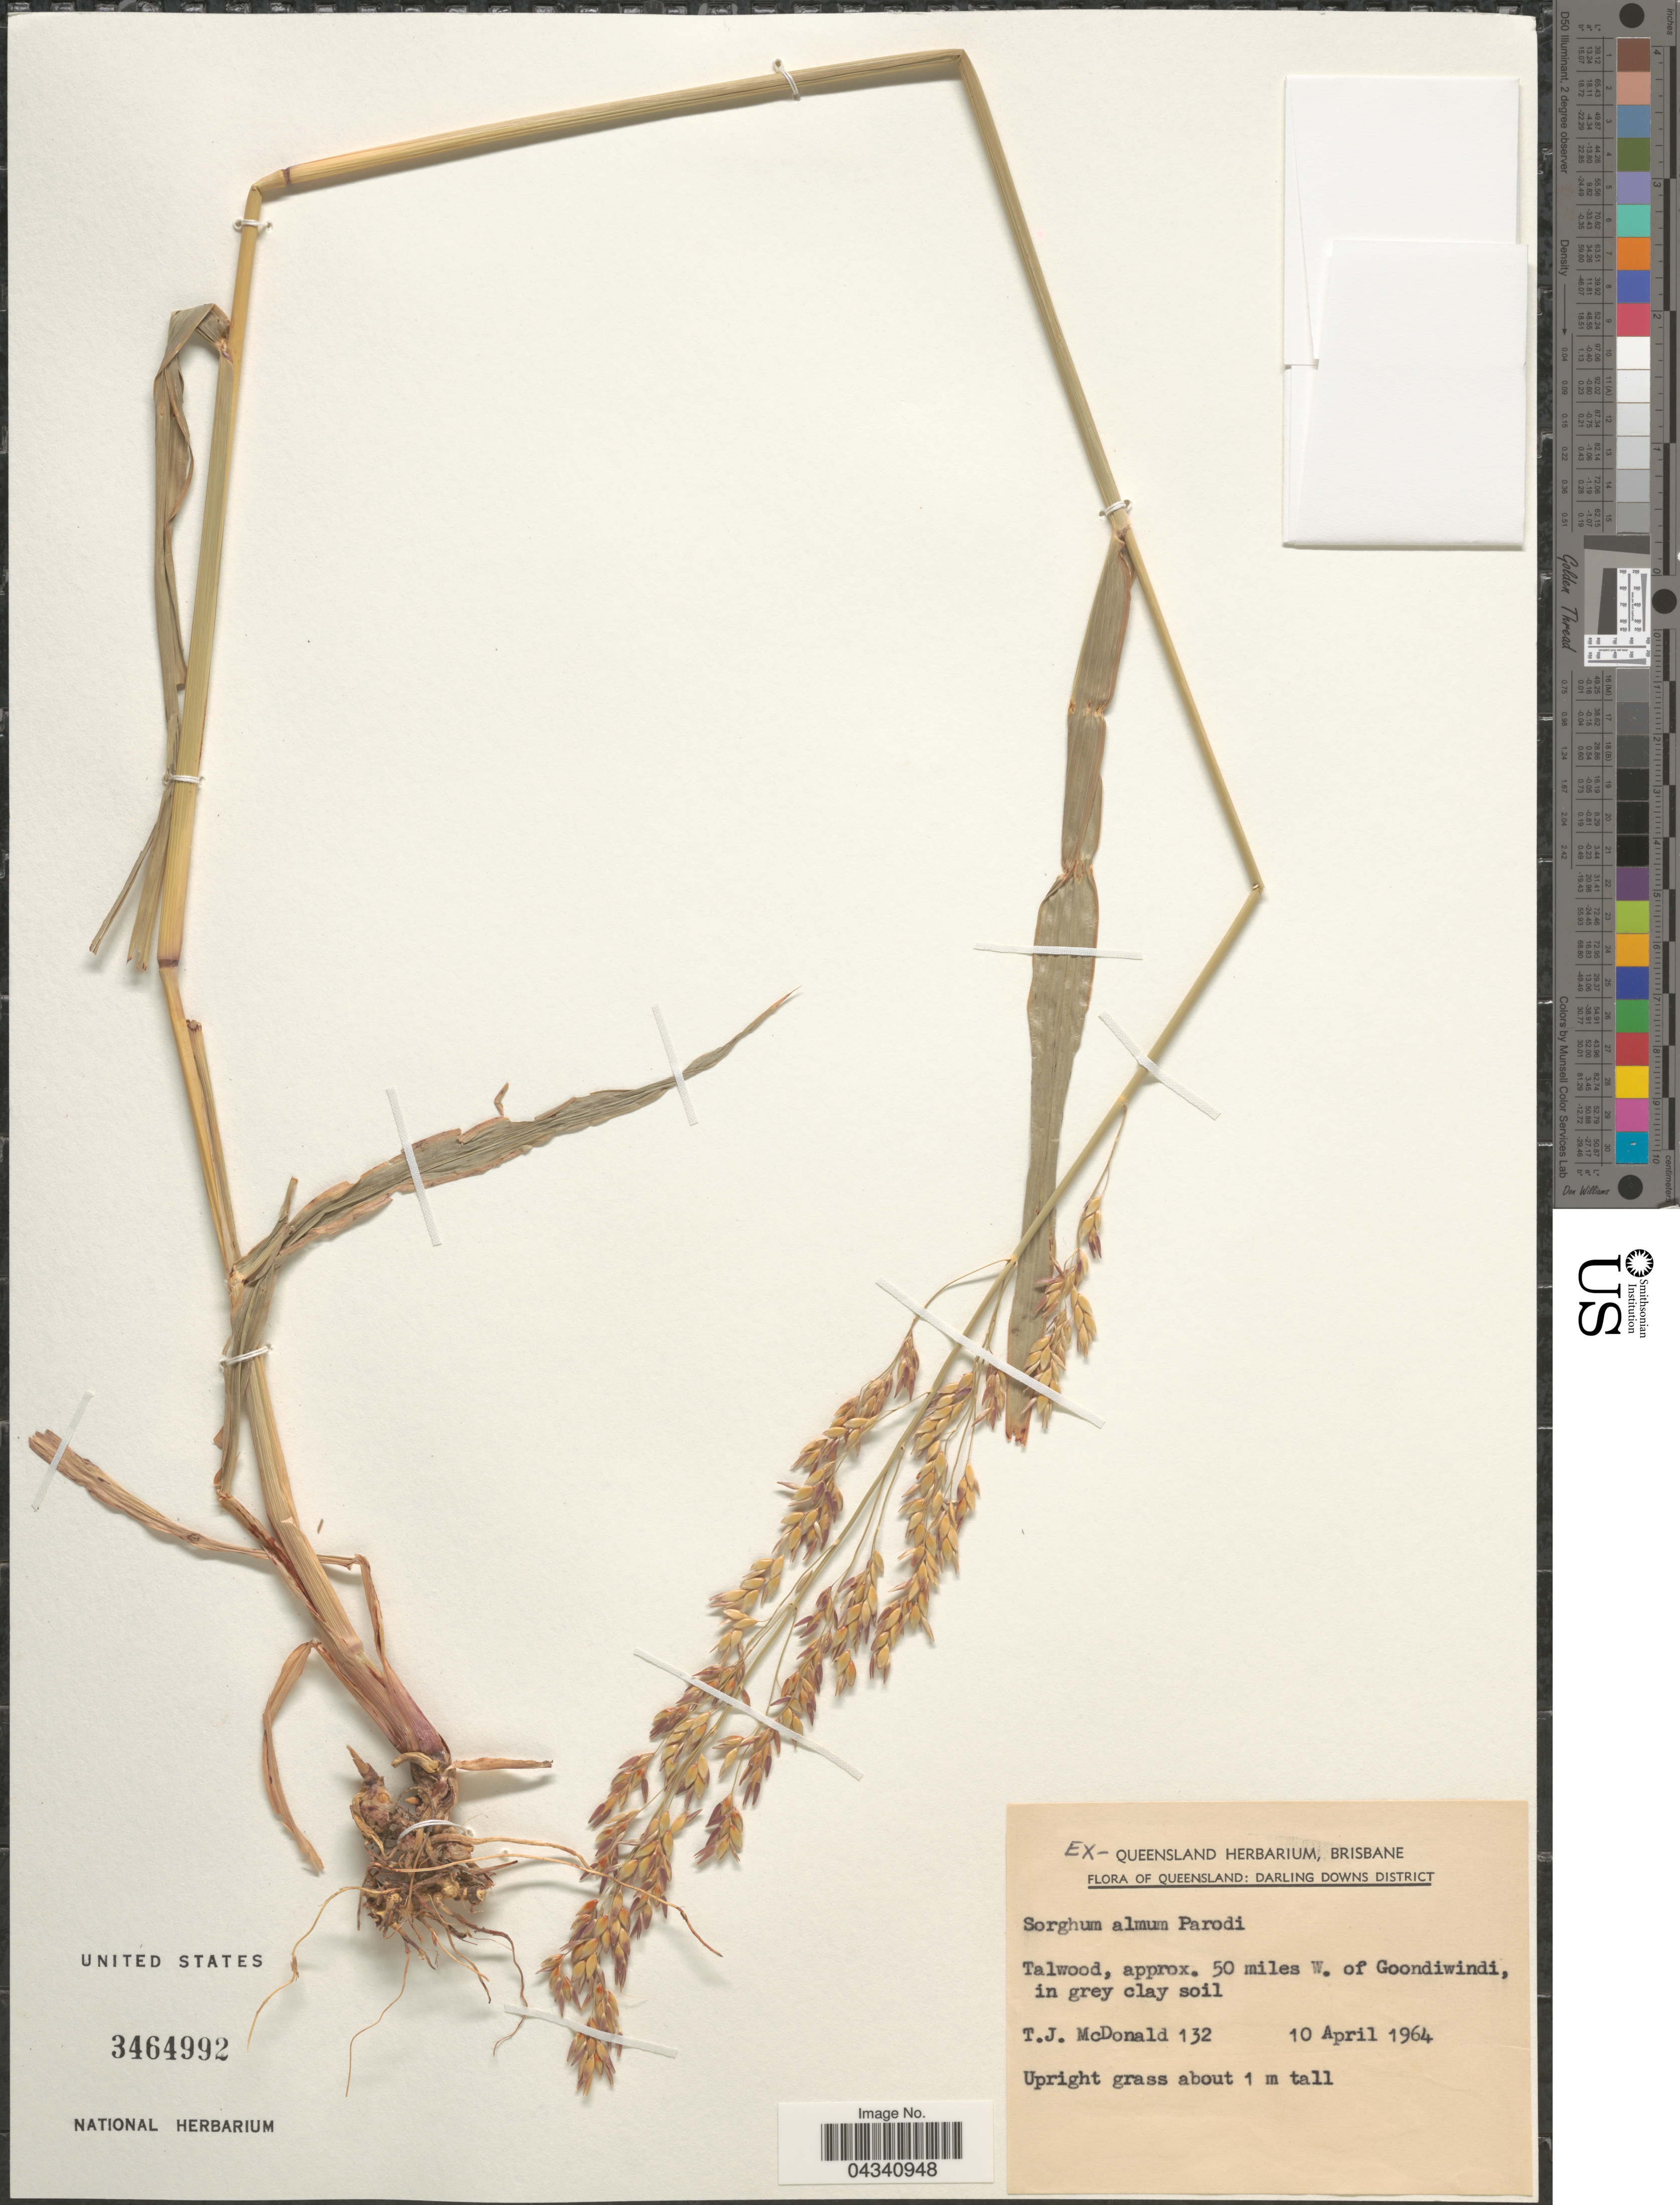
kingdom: Plantae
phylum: Tracheophyta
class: Liliopsida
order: Poales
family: Poaceae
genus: Sorghum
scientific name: Sorghum x almum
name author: Parodi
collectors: T. McDonald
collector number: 132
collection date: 1964-04-10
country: Australia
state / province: Queensland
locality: Darling Downs District. Talwood, approx. 50 miles W. of Goondiwindi, in grey clay soil.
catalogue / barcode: US 3464992